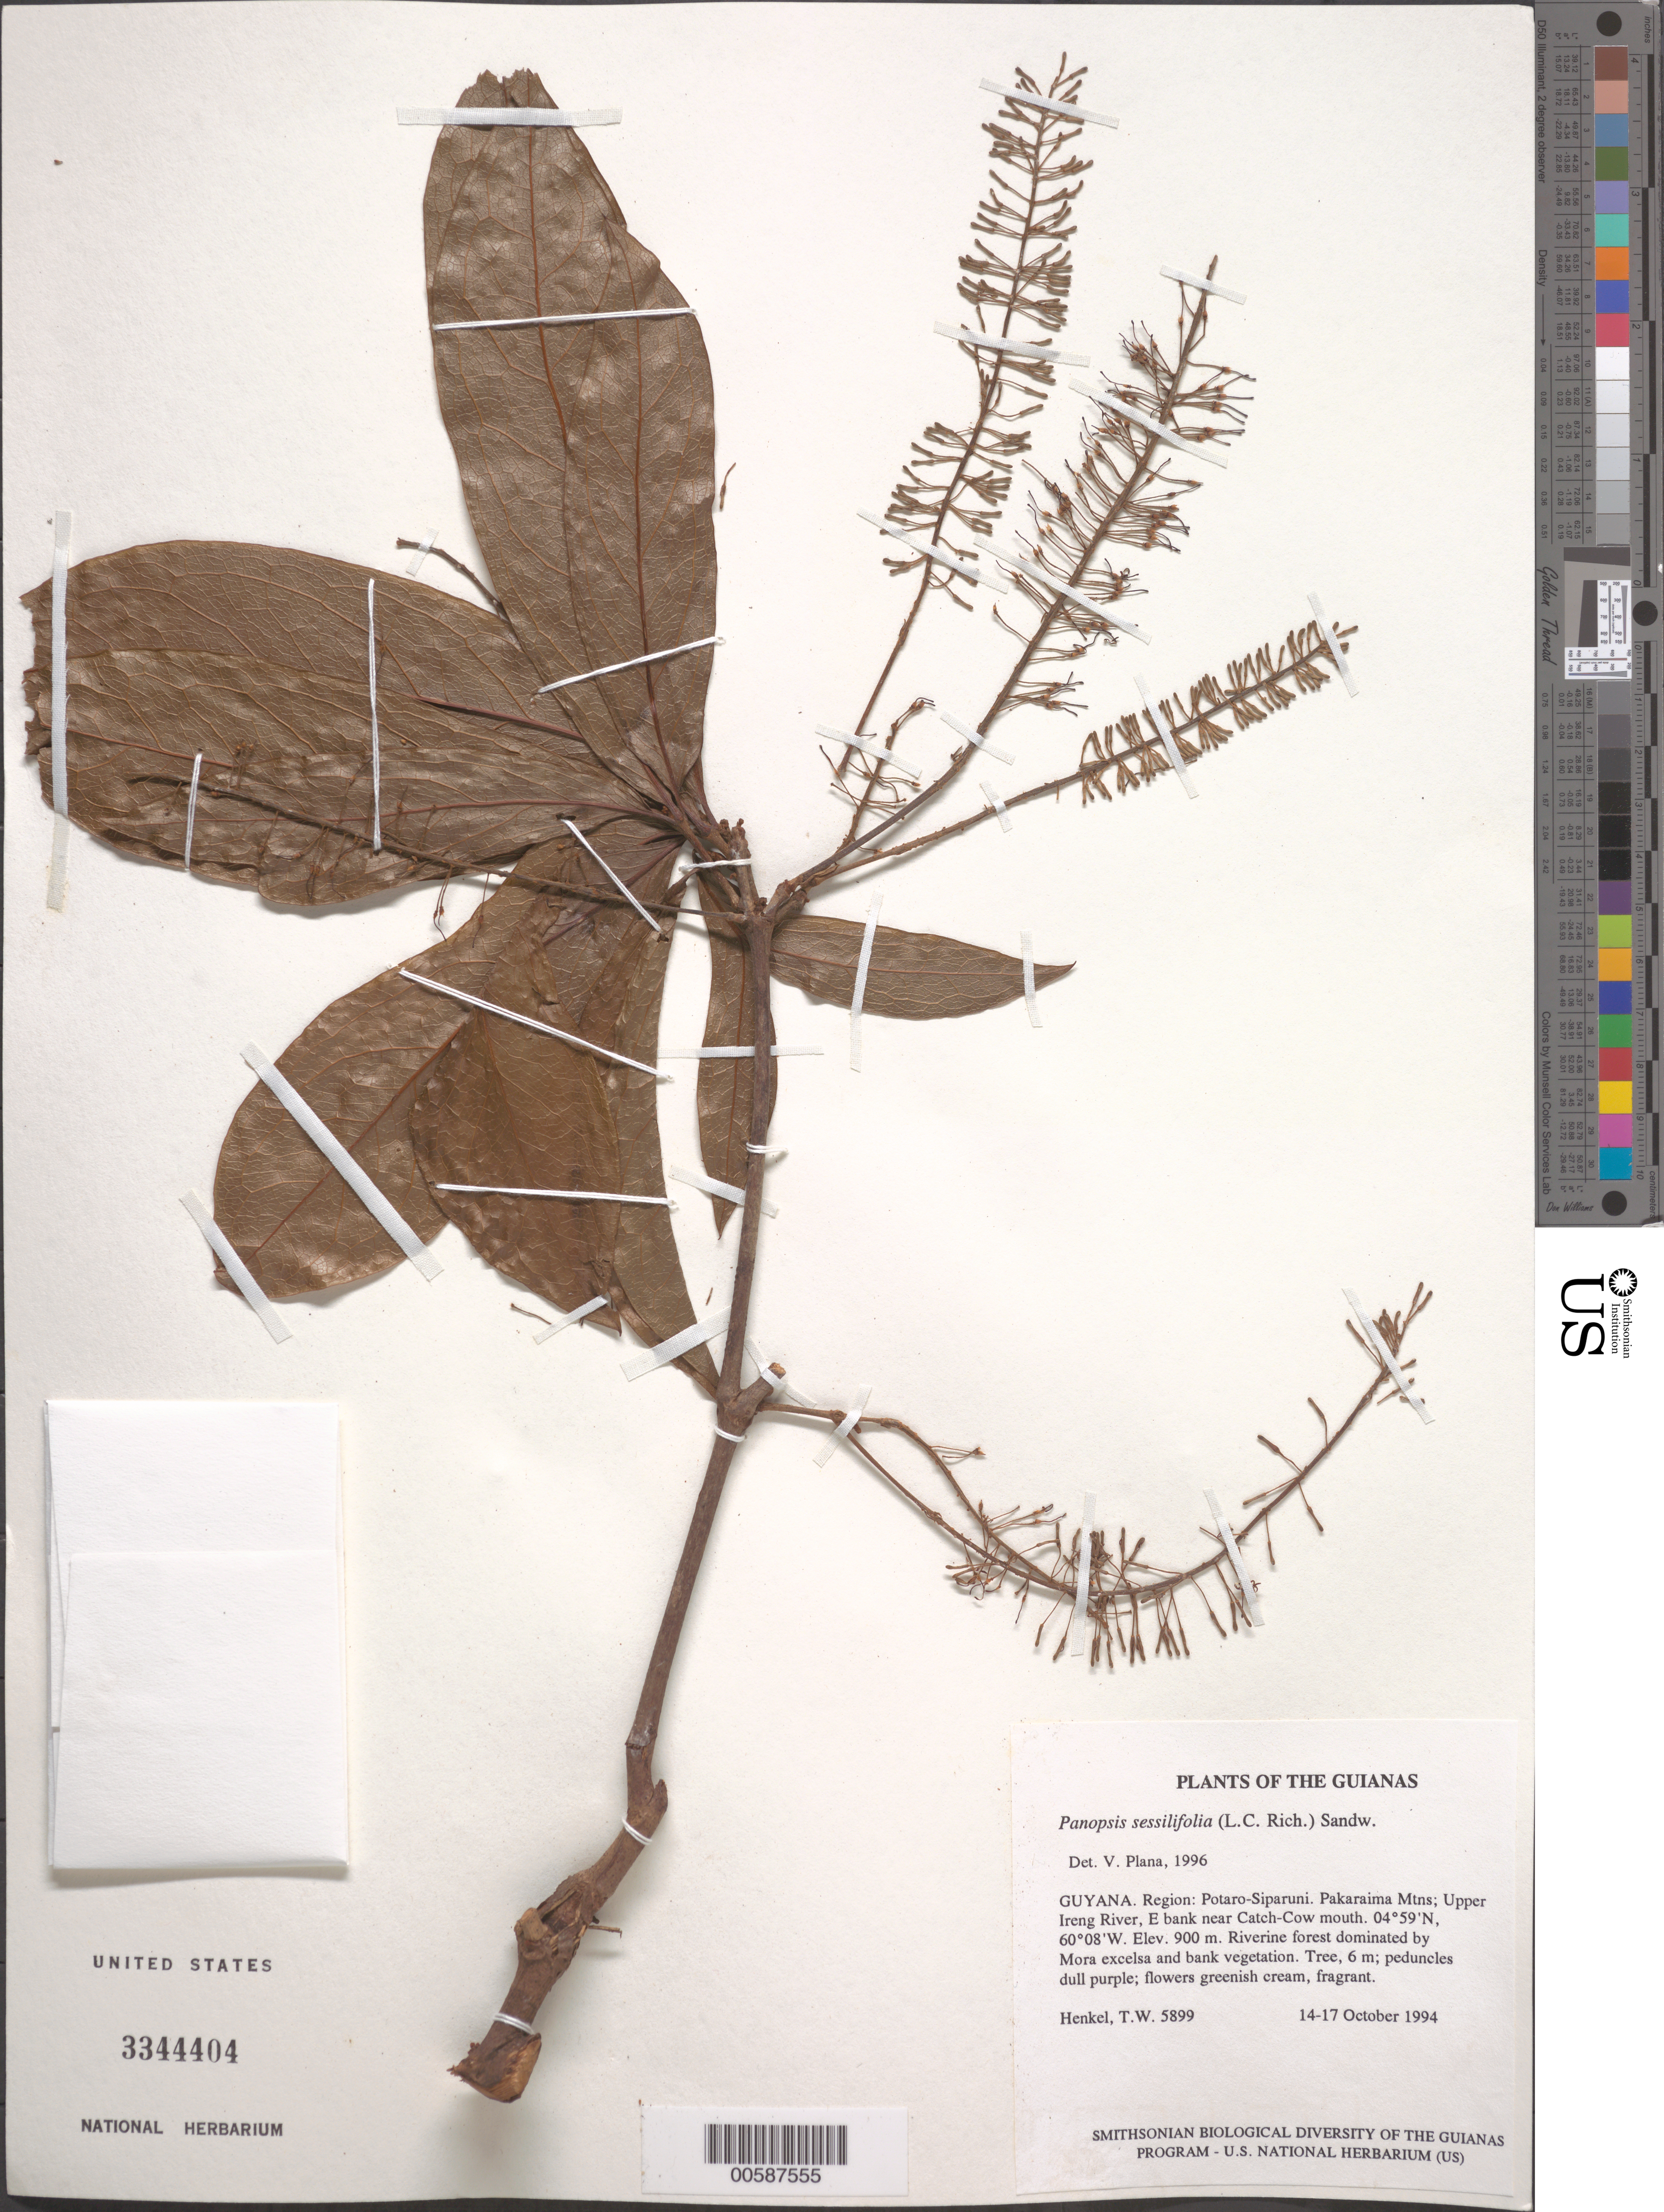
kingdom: Plantae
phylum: Tracheophyta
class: Magnoliopsida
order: Proteales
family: Proteaceae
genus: Panopsis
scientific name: Panopsis sessilifolia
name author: (Rich.) Sandwith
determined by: Plana, V.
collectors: T. Henkel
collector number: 5899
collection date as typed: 14-17 October 1994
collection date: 1994-10-14/1994-10-17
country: Guyana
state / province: Potaro-Siparuni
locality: Pakaraima Mtns; Upper Ireng River, E bank near Catch-Cow mouth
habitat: Riverine forest dominated by Mora excelsa and bank vegetation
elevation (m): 900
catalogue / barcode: US 3344404